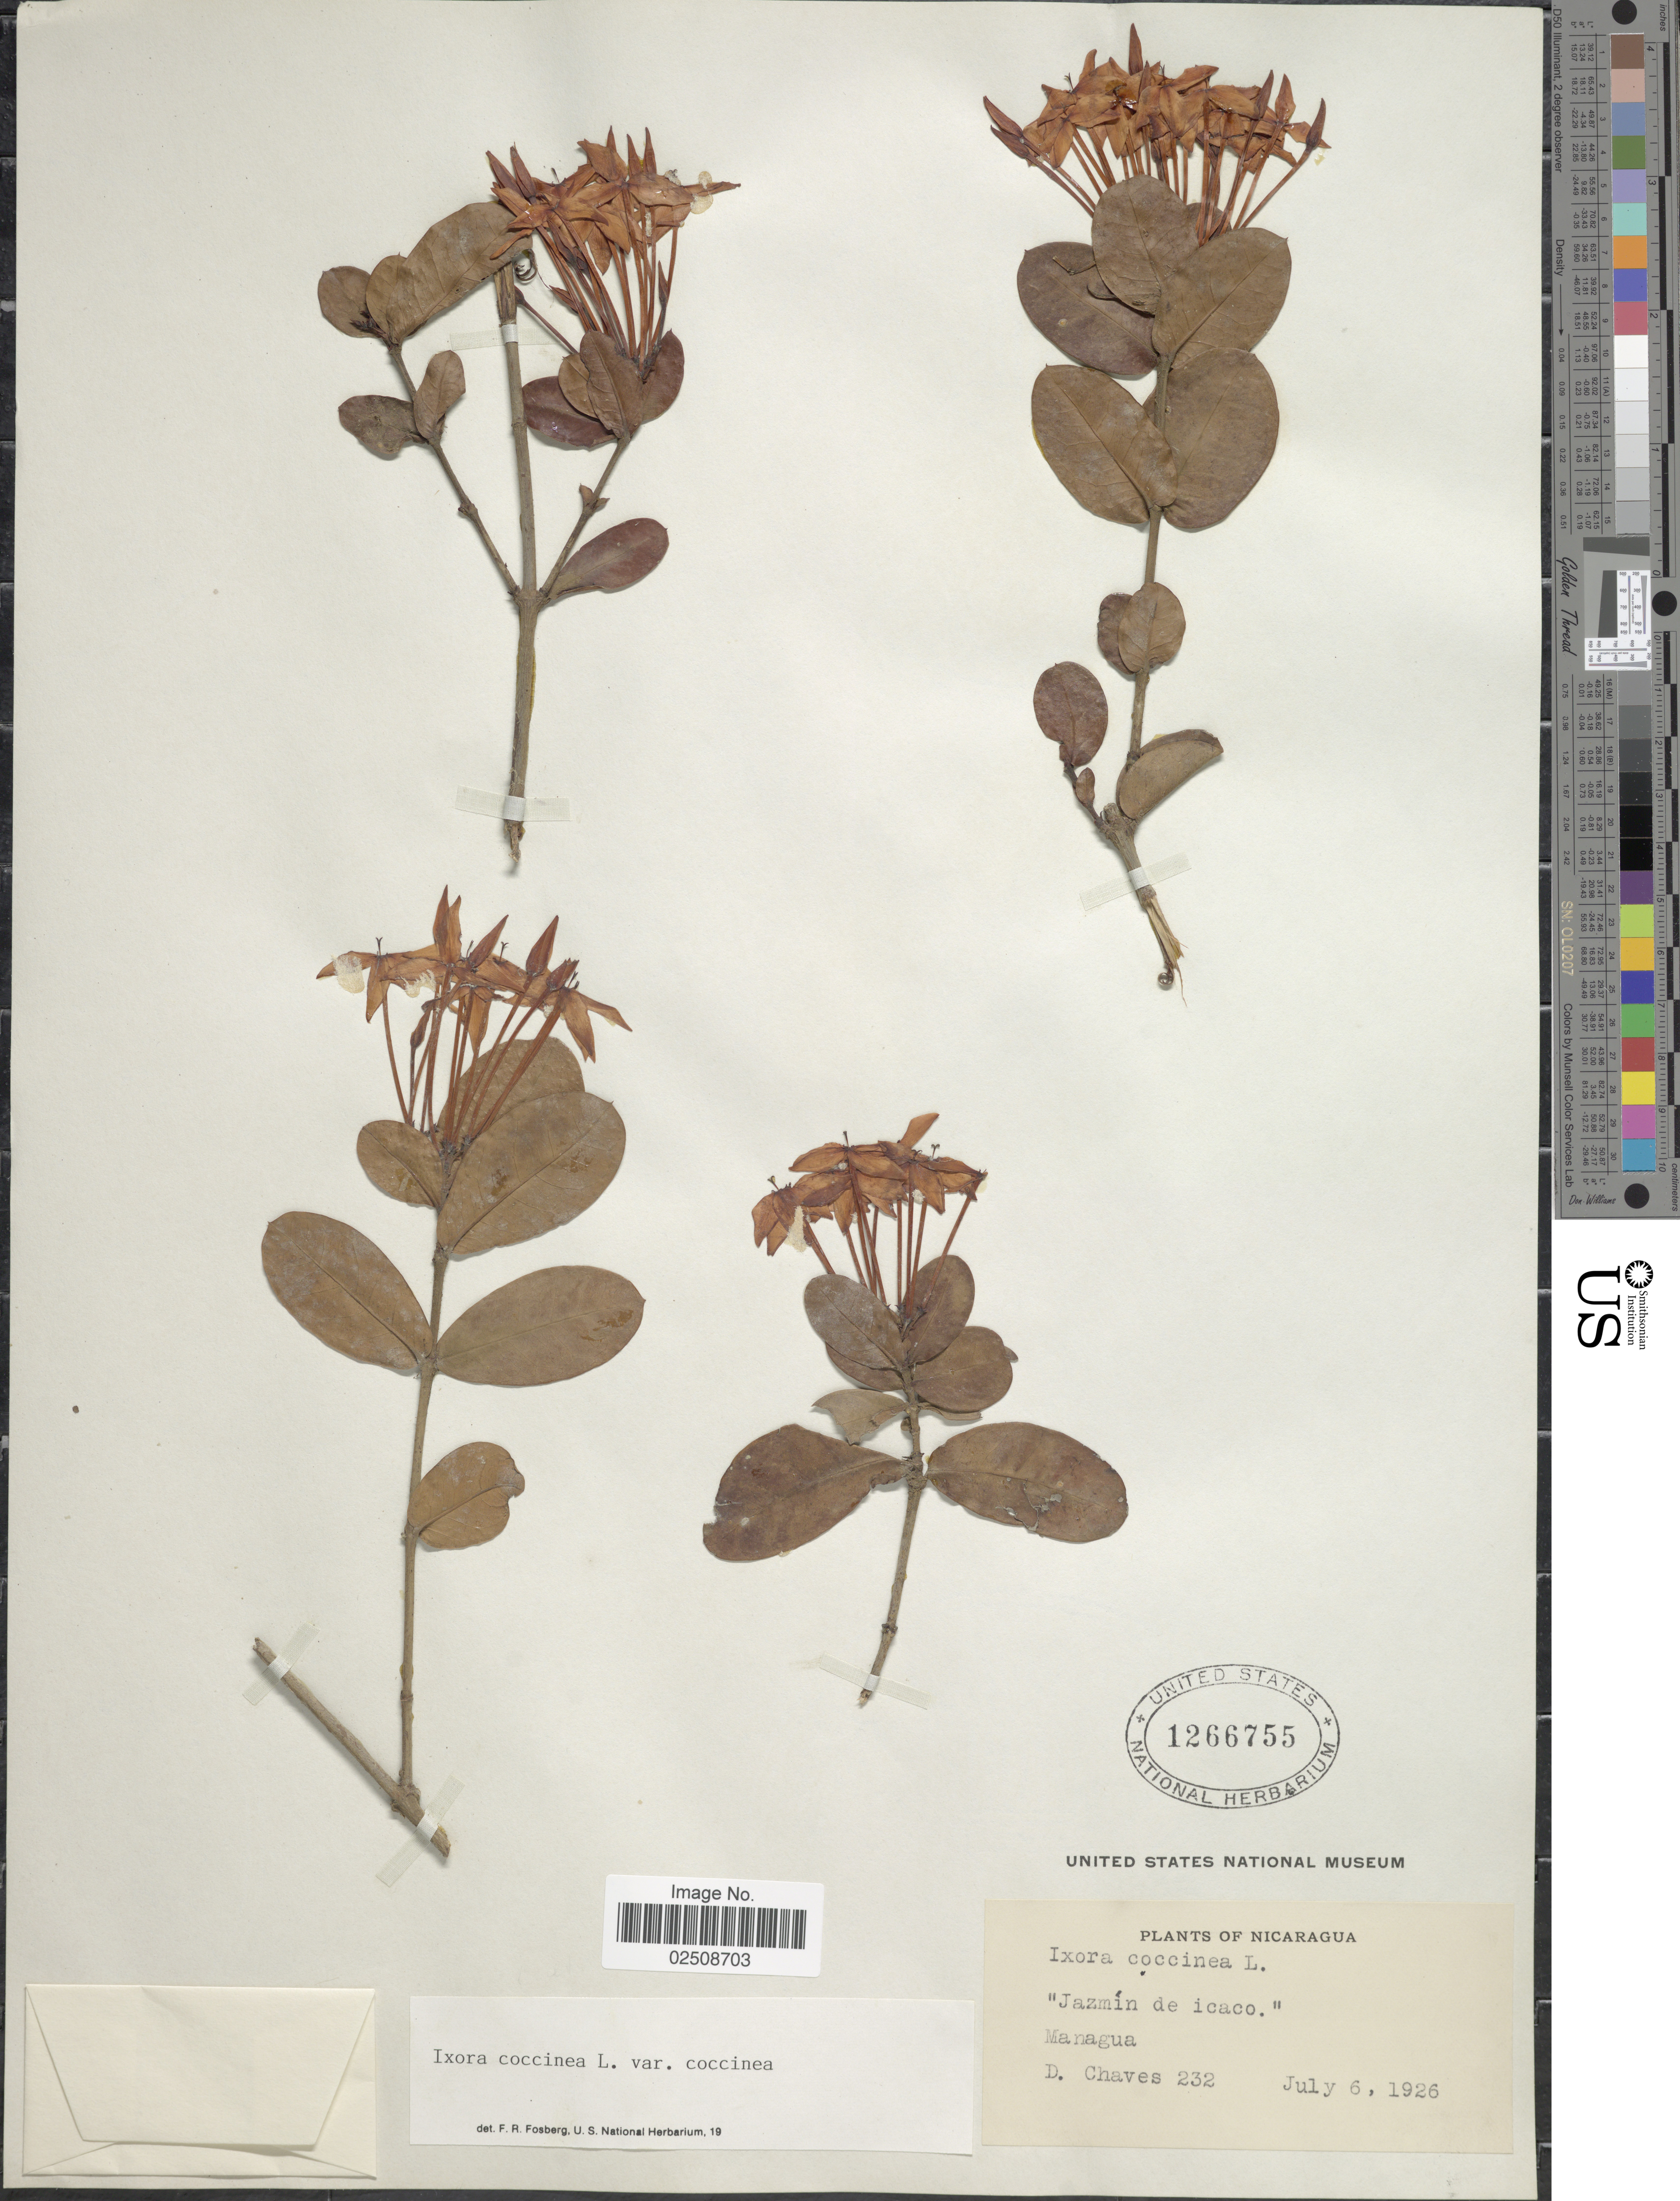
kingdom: Plantae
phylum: Tracheophyta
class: Magnoliopsida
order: Gentianales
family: Rubiaceae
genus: Ixora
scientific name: Ixora coccinea var. coccinea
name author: L.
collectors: D. Chaves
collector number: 232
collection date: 1926-07-06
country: Nicaragua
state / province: Managua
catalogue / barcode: US 1266755